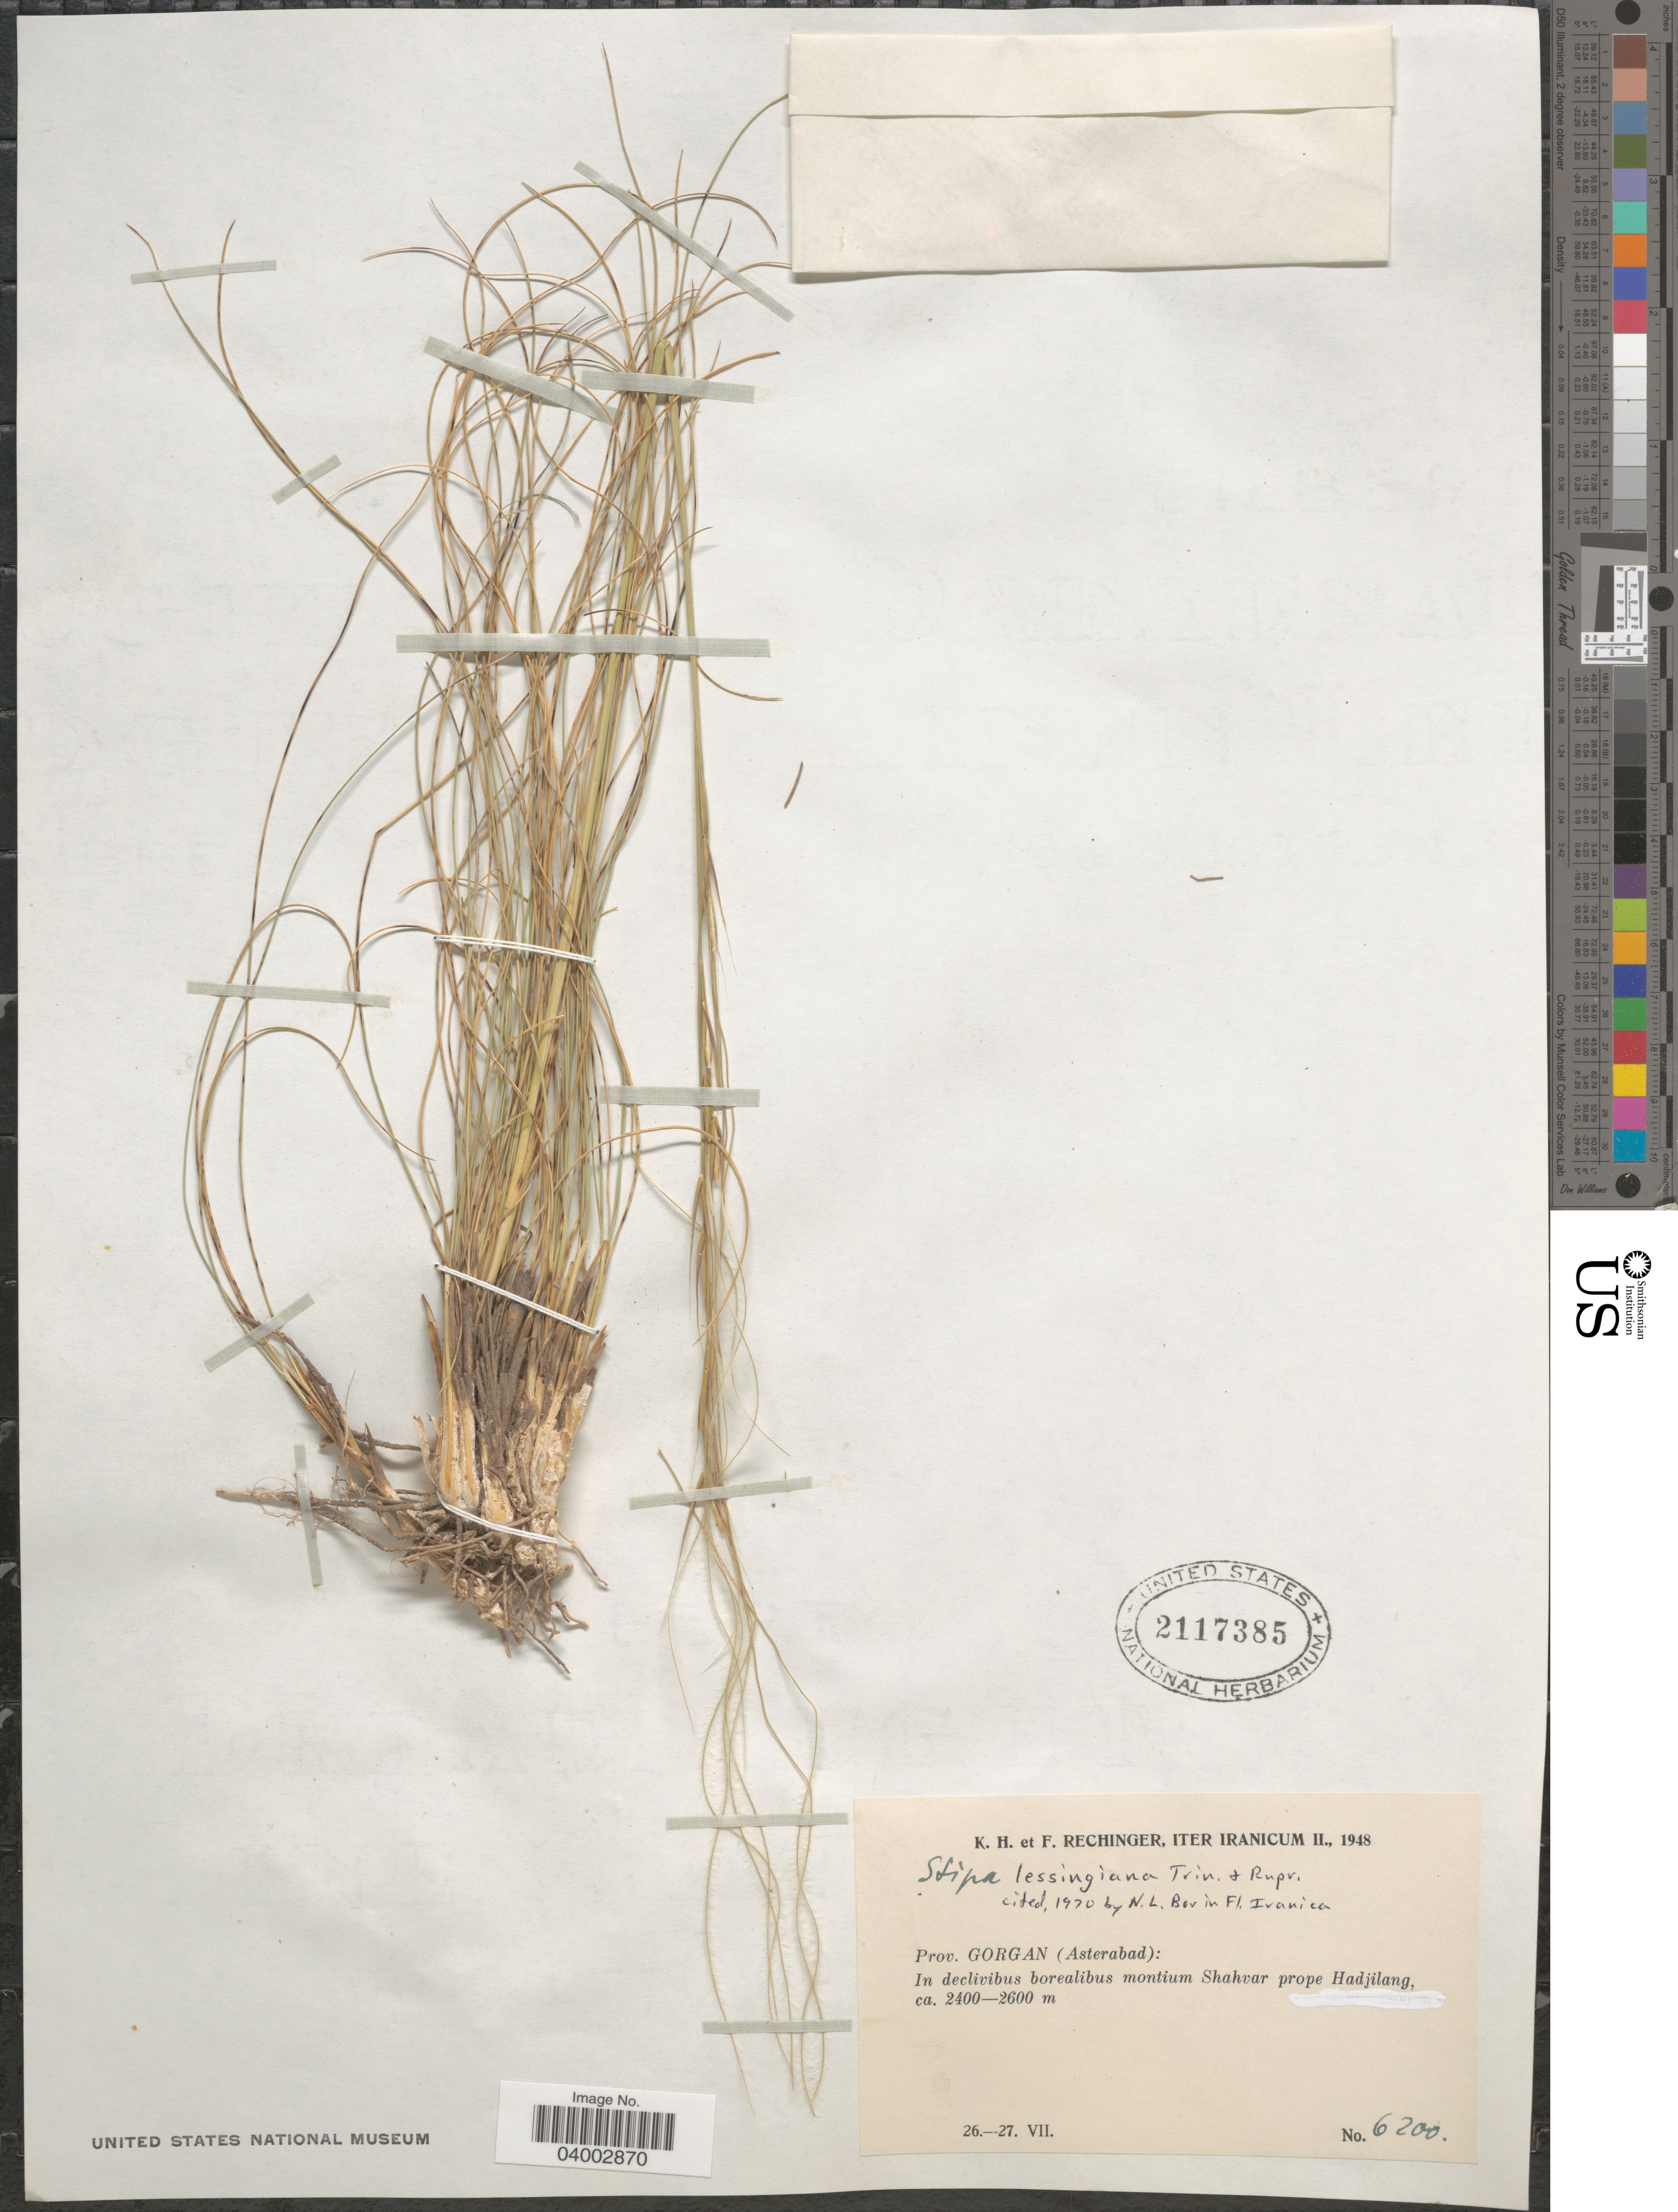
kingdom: Plantae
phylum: Tracheophyta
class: Liliopsida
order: Poales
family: Poaceae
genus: Stipa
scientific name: Stipa lessingiana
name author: Trin. & Rupr.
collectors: K. H. Rechinger & F. Rechinger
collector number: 6200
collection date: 1948-07-26/1948-07-27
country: Iran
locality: Prov. Gorgan (Asterabad): In declivibus borealibus montium shahvar prope Hadjilang.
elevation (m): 2400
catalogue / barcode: US 2117385